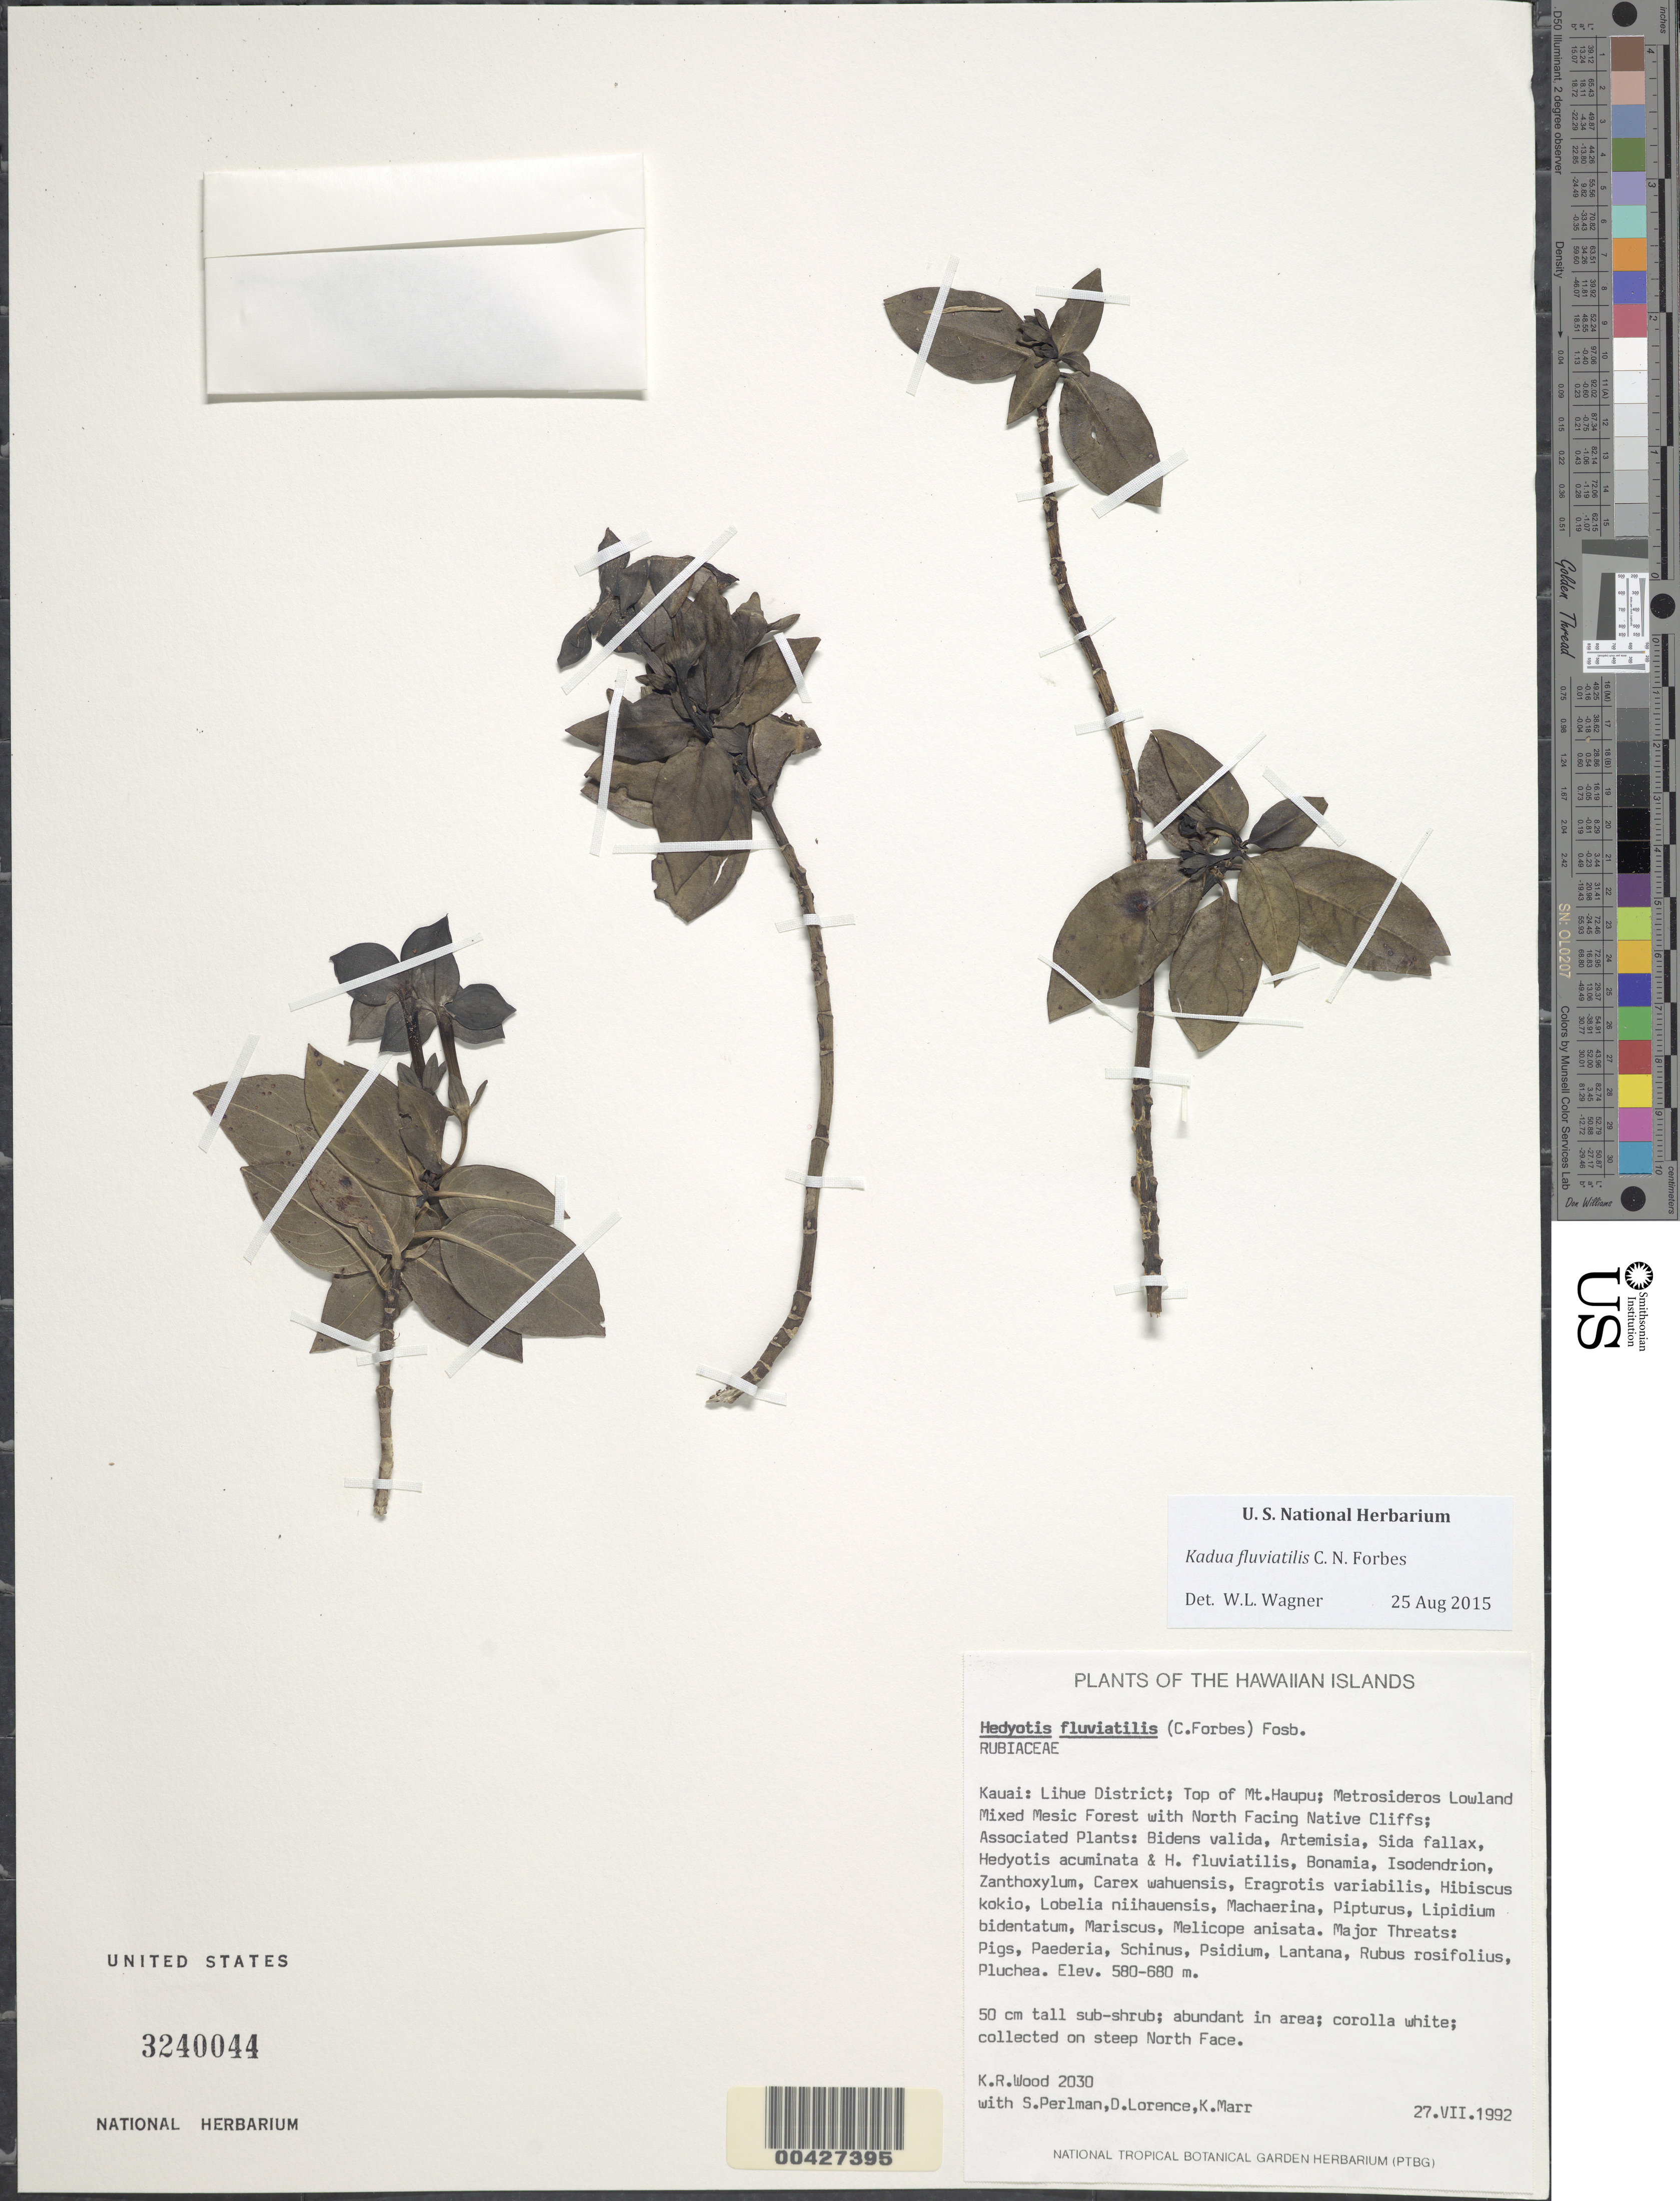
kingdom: Plantae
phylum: Tracheophyta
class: Magnoliopsida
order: Gentianales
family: Rubiaceae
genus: Kadua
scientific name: Kadua fluviatilis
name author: C.N. Forbes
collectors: K. R. Wood, S. P. Perlman, D. Lorence & K. Marr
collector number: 2030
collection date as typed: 27 Jul 1992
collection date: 1992-07-27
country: United States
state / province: Hawaii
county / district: Kauai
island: Kaua'i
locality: Lihue District; Top of Mt. Haupu.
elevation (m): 580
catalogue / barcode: US 3240044